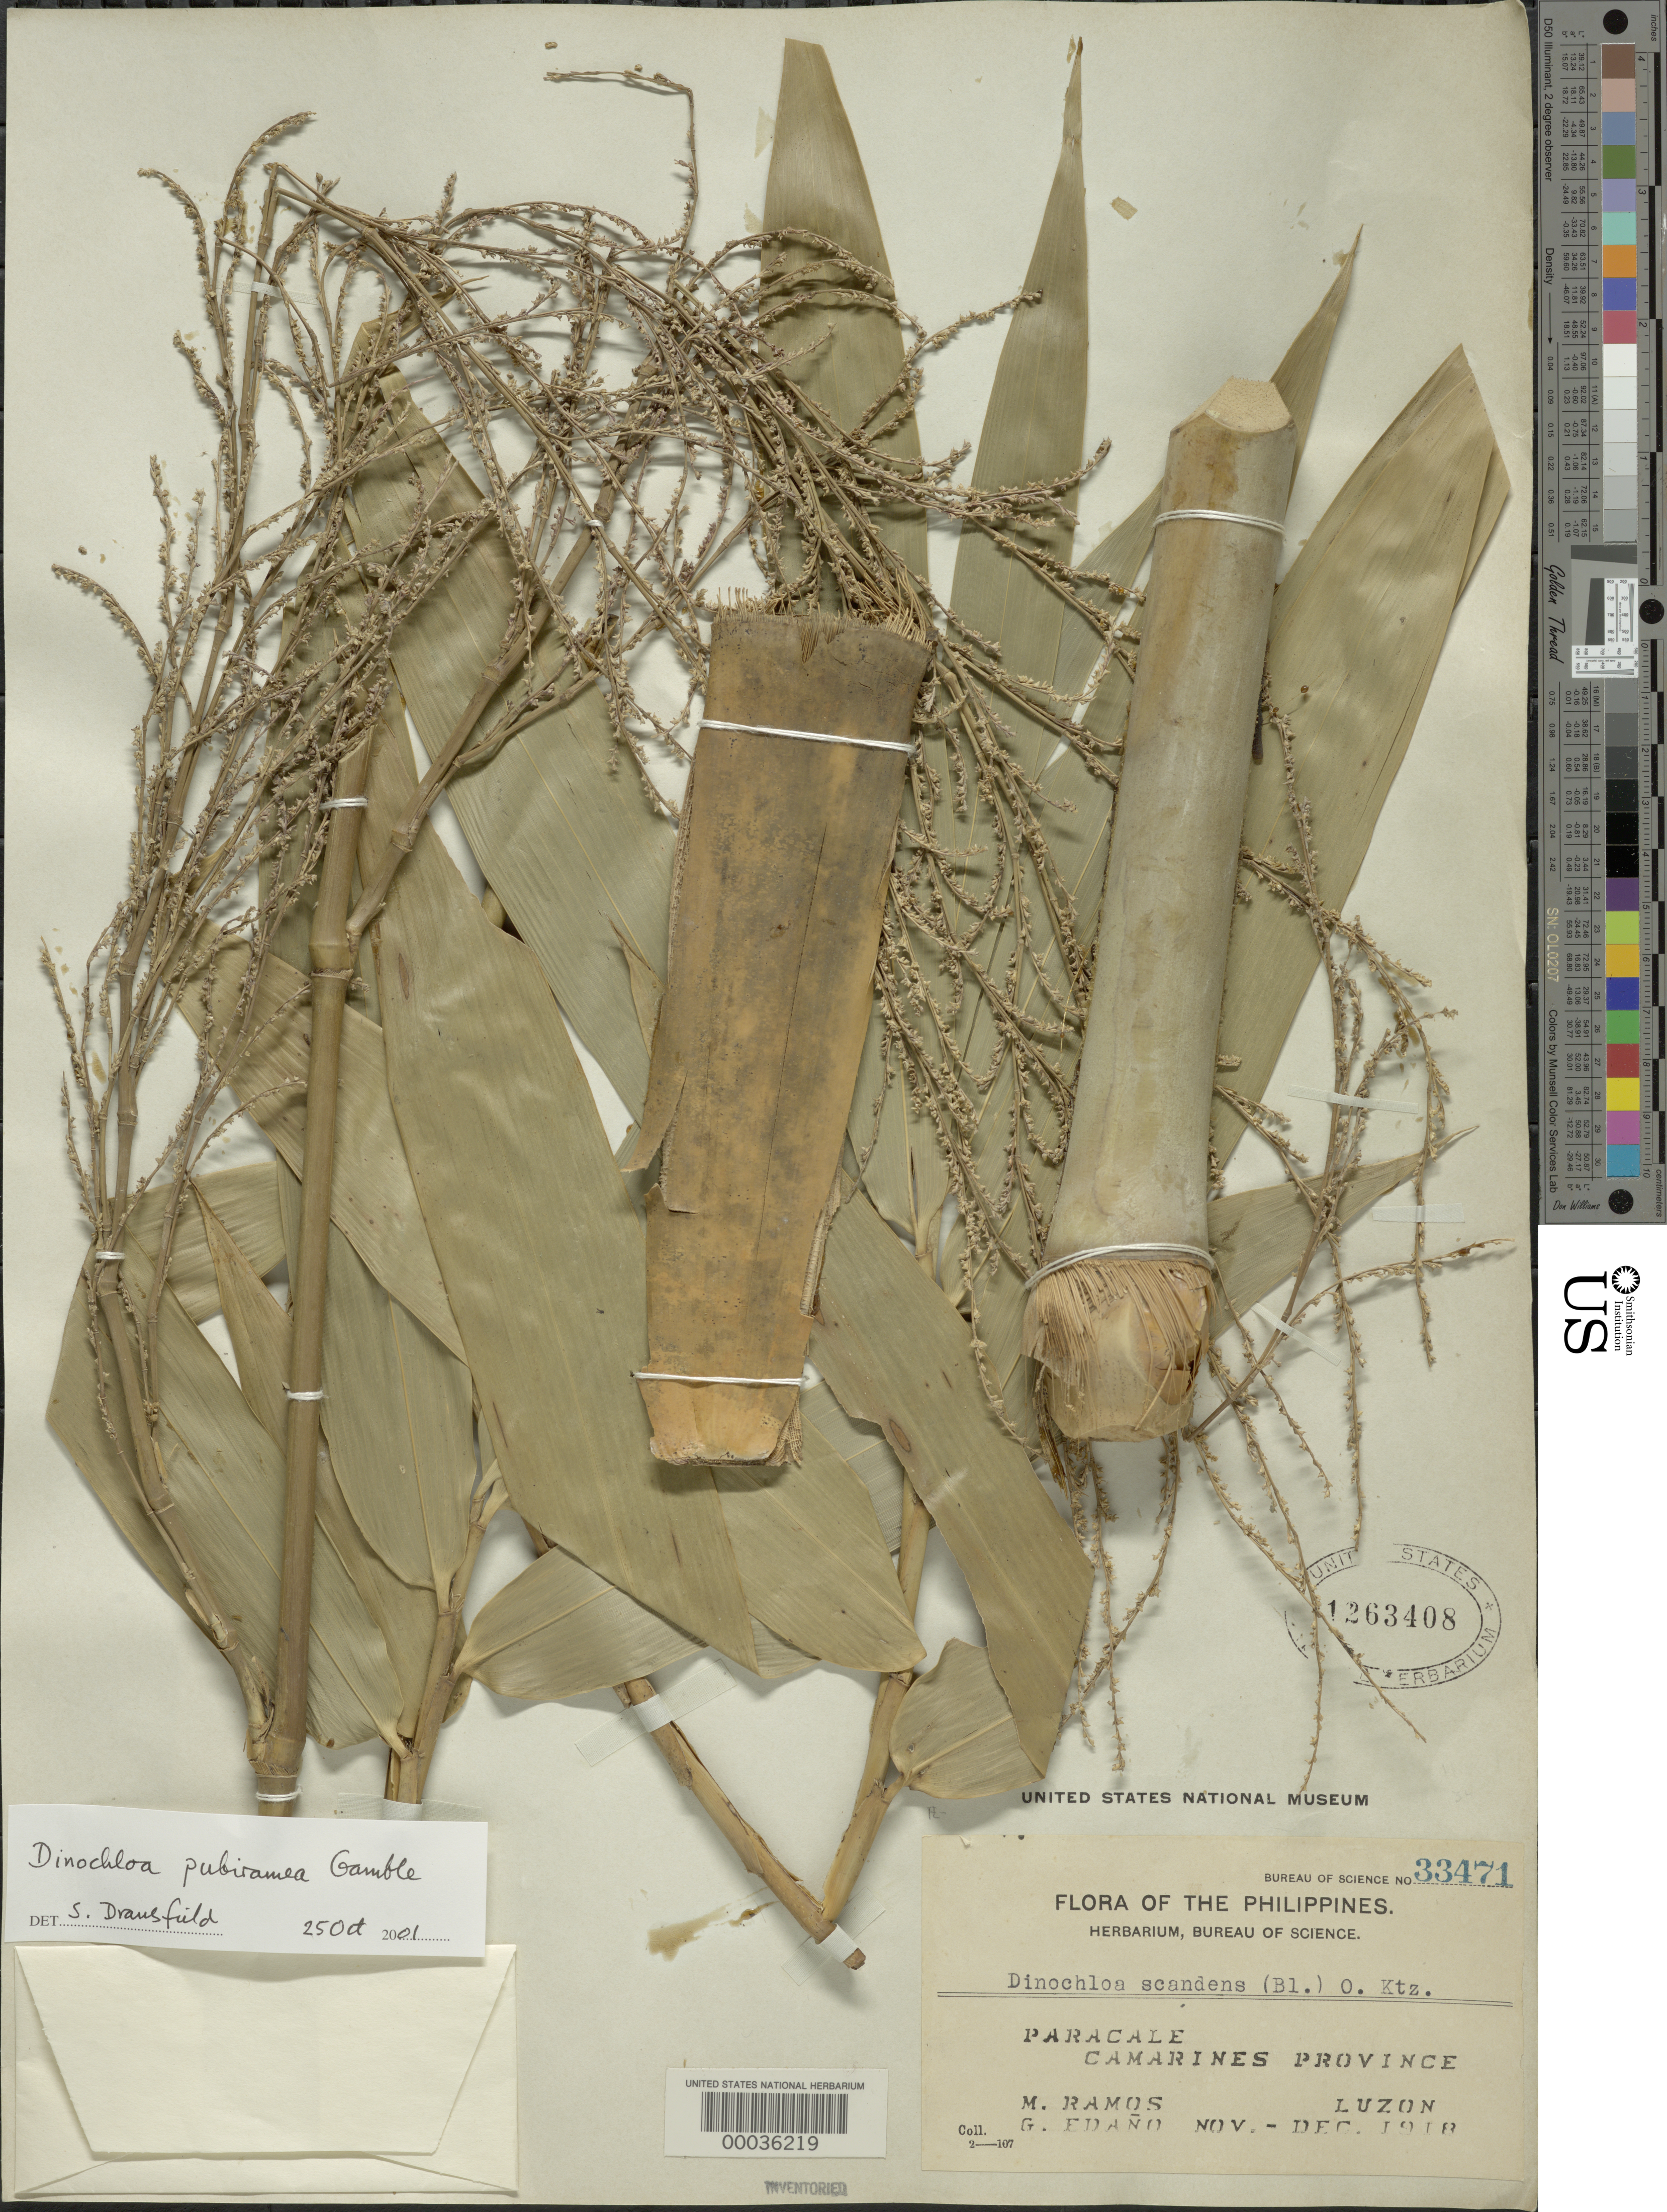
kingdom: Plantae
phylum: Tracheophyta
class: Liliopsida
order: Poales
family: Poaceae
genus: Dinochloa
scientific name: Dinochloa pubiramea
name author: Merr. ex Gamble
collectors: M. Ramos & G. E. Edaño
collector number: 33471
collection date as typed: Nov 1918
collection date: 1918-11/1918-12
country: Philippines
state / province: Bicol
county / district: Camarines Norte / Camarines Sur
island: Luzon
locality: Paracale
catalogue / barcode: US 1263408